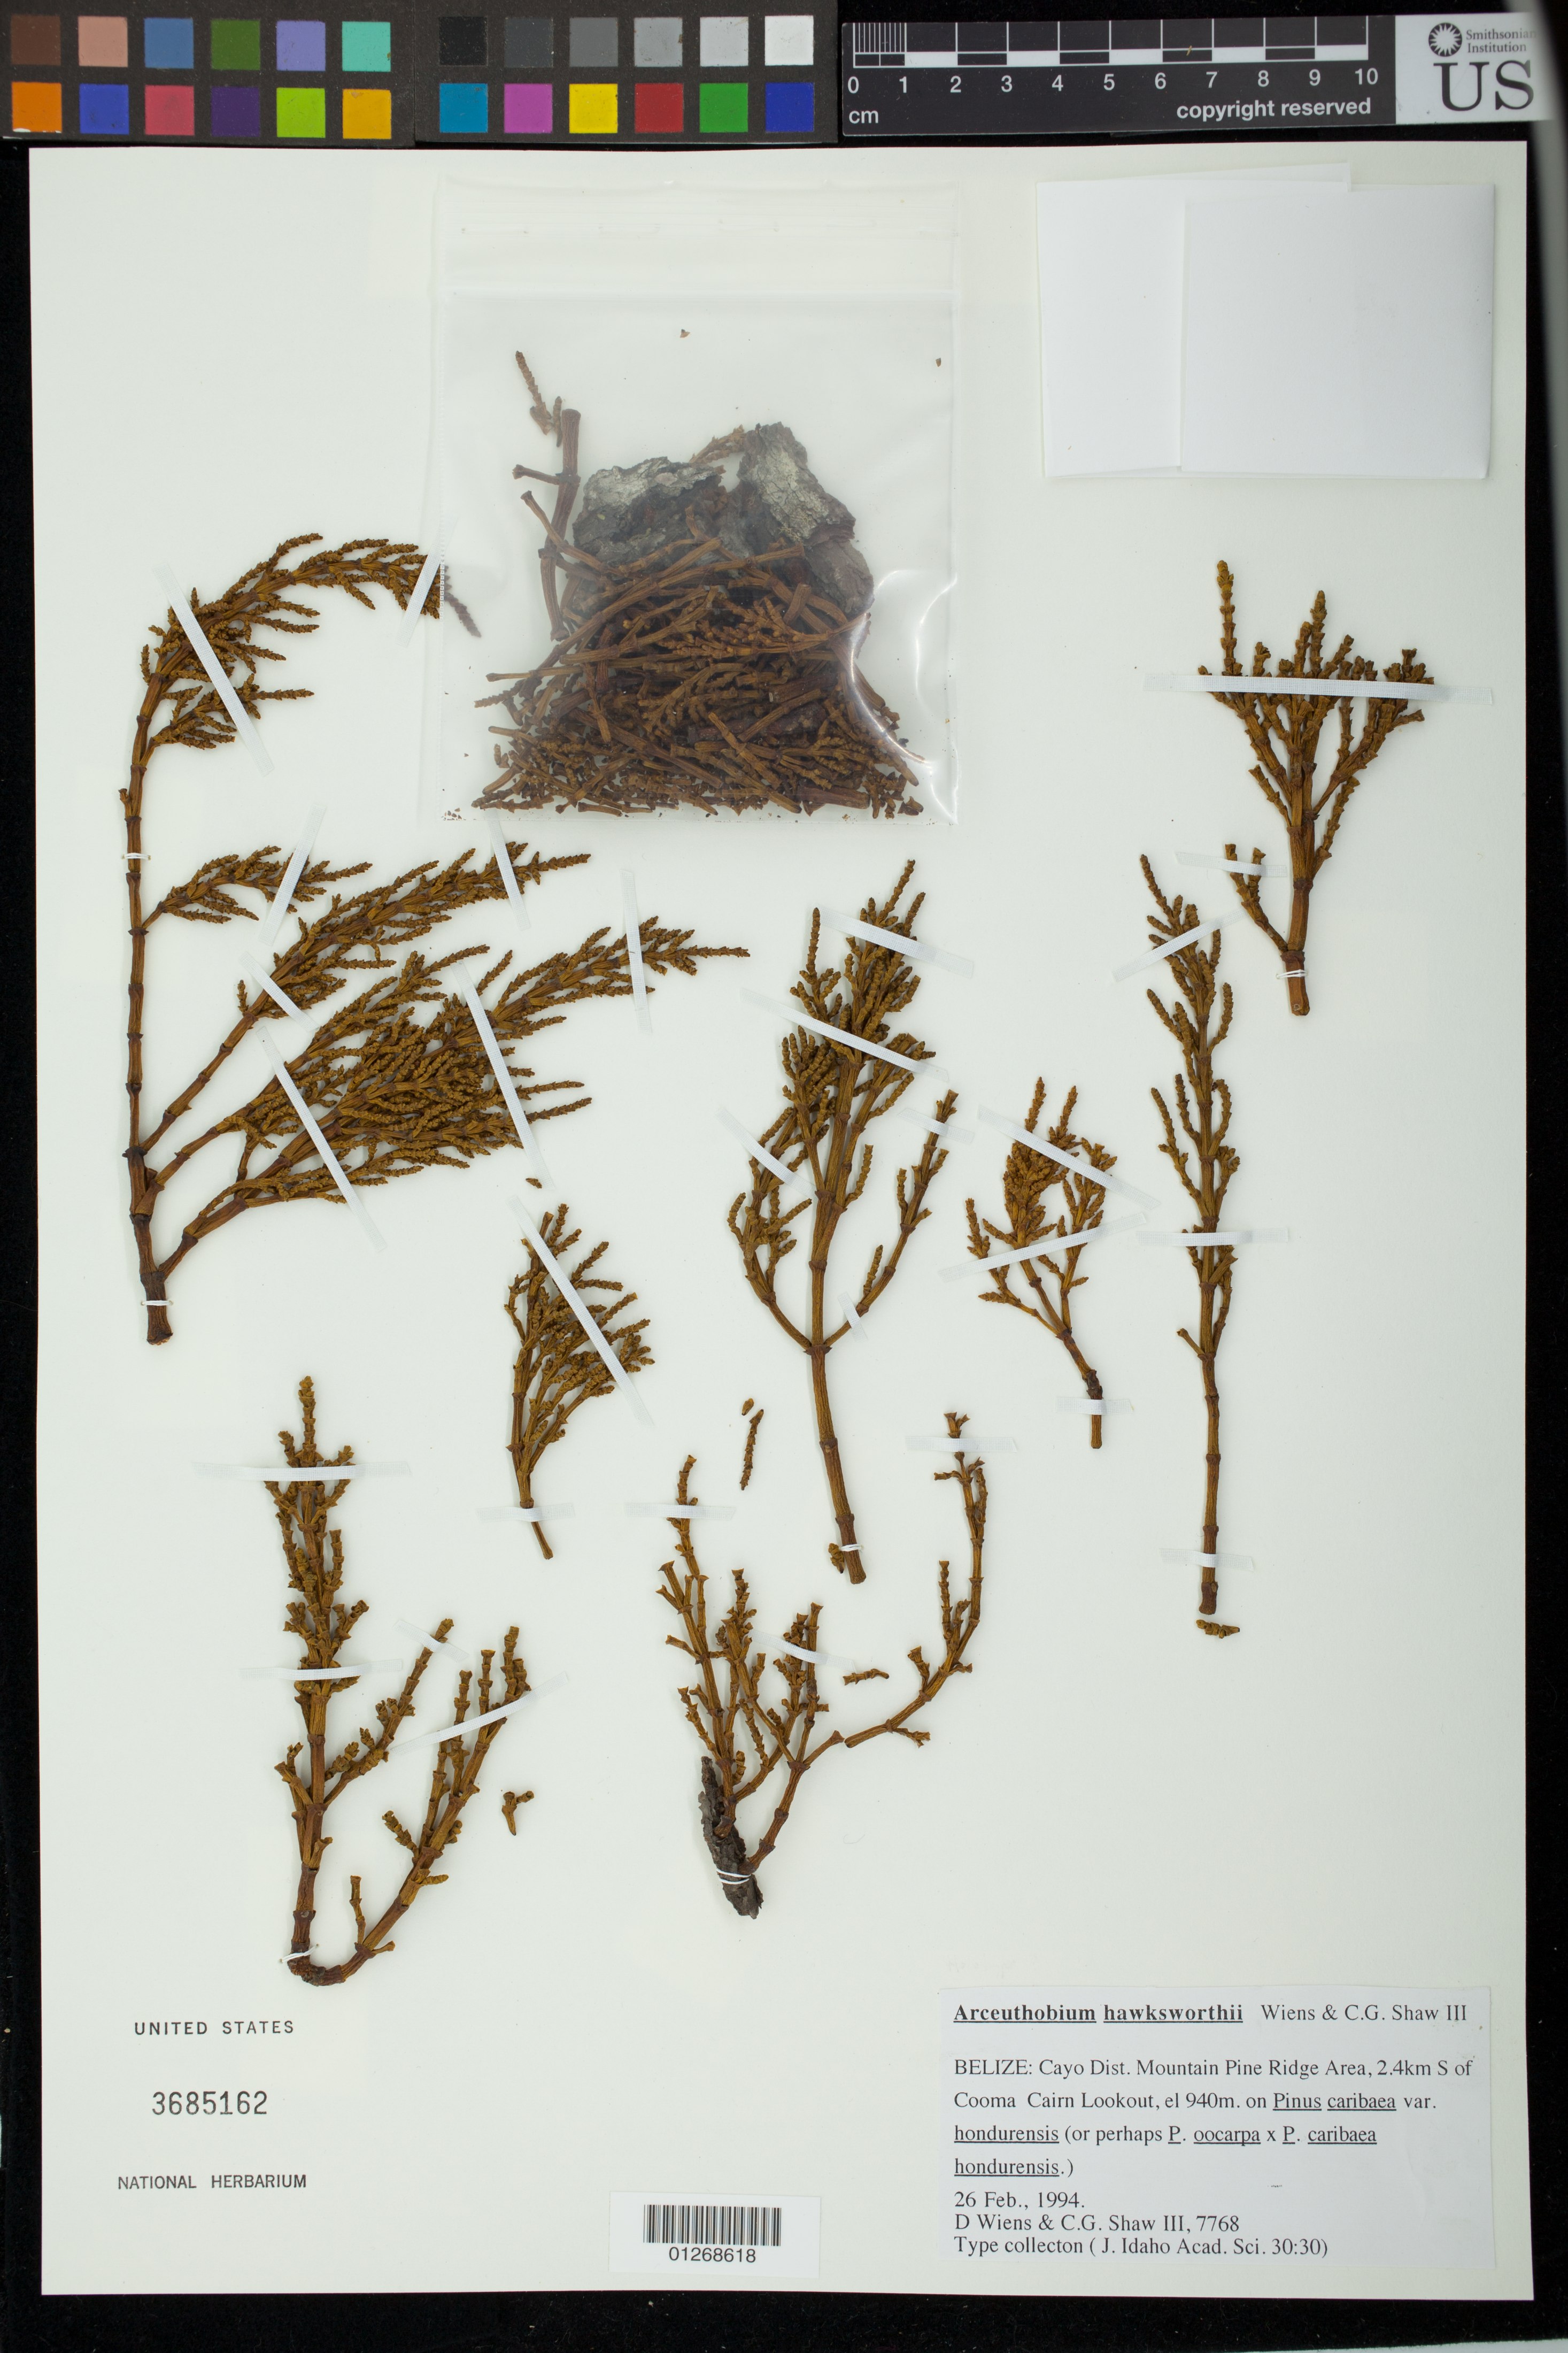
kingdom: Plantae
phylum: Tracheophyta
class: Magnoliopsida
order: Santalales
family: Viscaceae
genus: Arceuthobium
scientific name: Arceuthobium hawksworthii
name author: Wiens & C.G. Shaw bis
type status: Isotype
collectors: D. Wiens & C. G. Shaw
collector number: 7768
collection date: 1994-02-26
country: Belize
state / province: Cayo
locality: Cayo Dist. Mountain Pine Ridge Area, 2.4 km S of Cooma Cairn Lookout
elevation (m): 940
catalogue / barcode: US 3685162